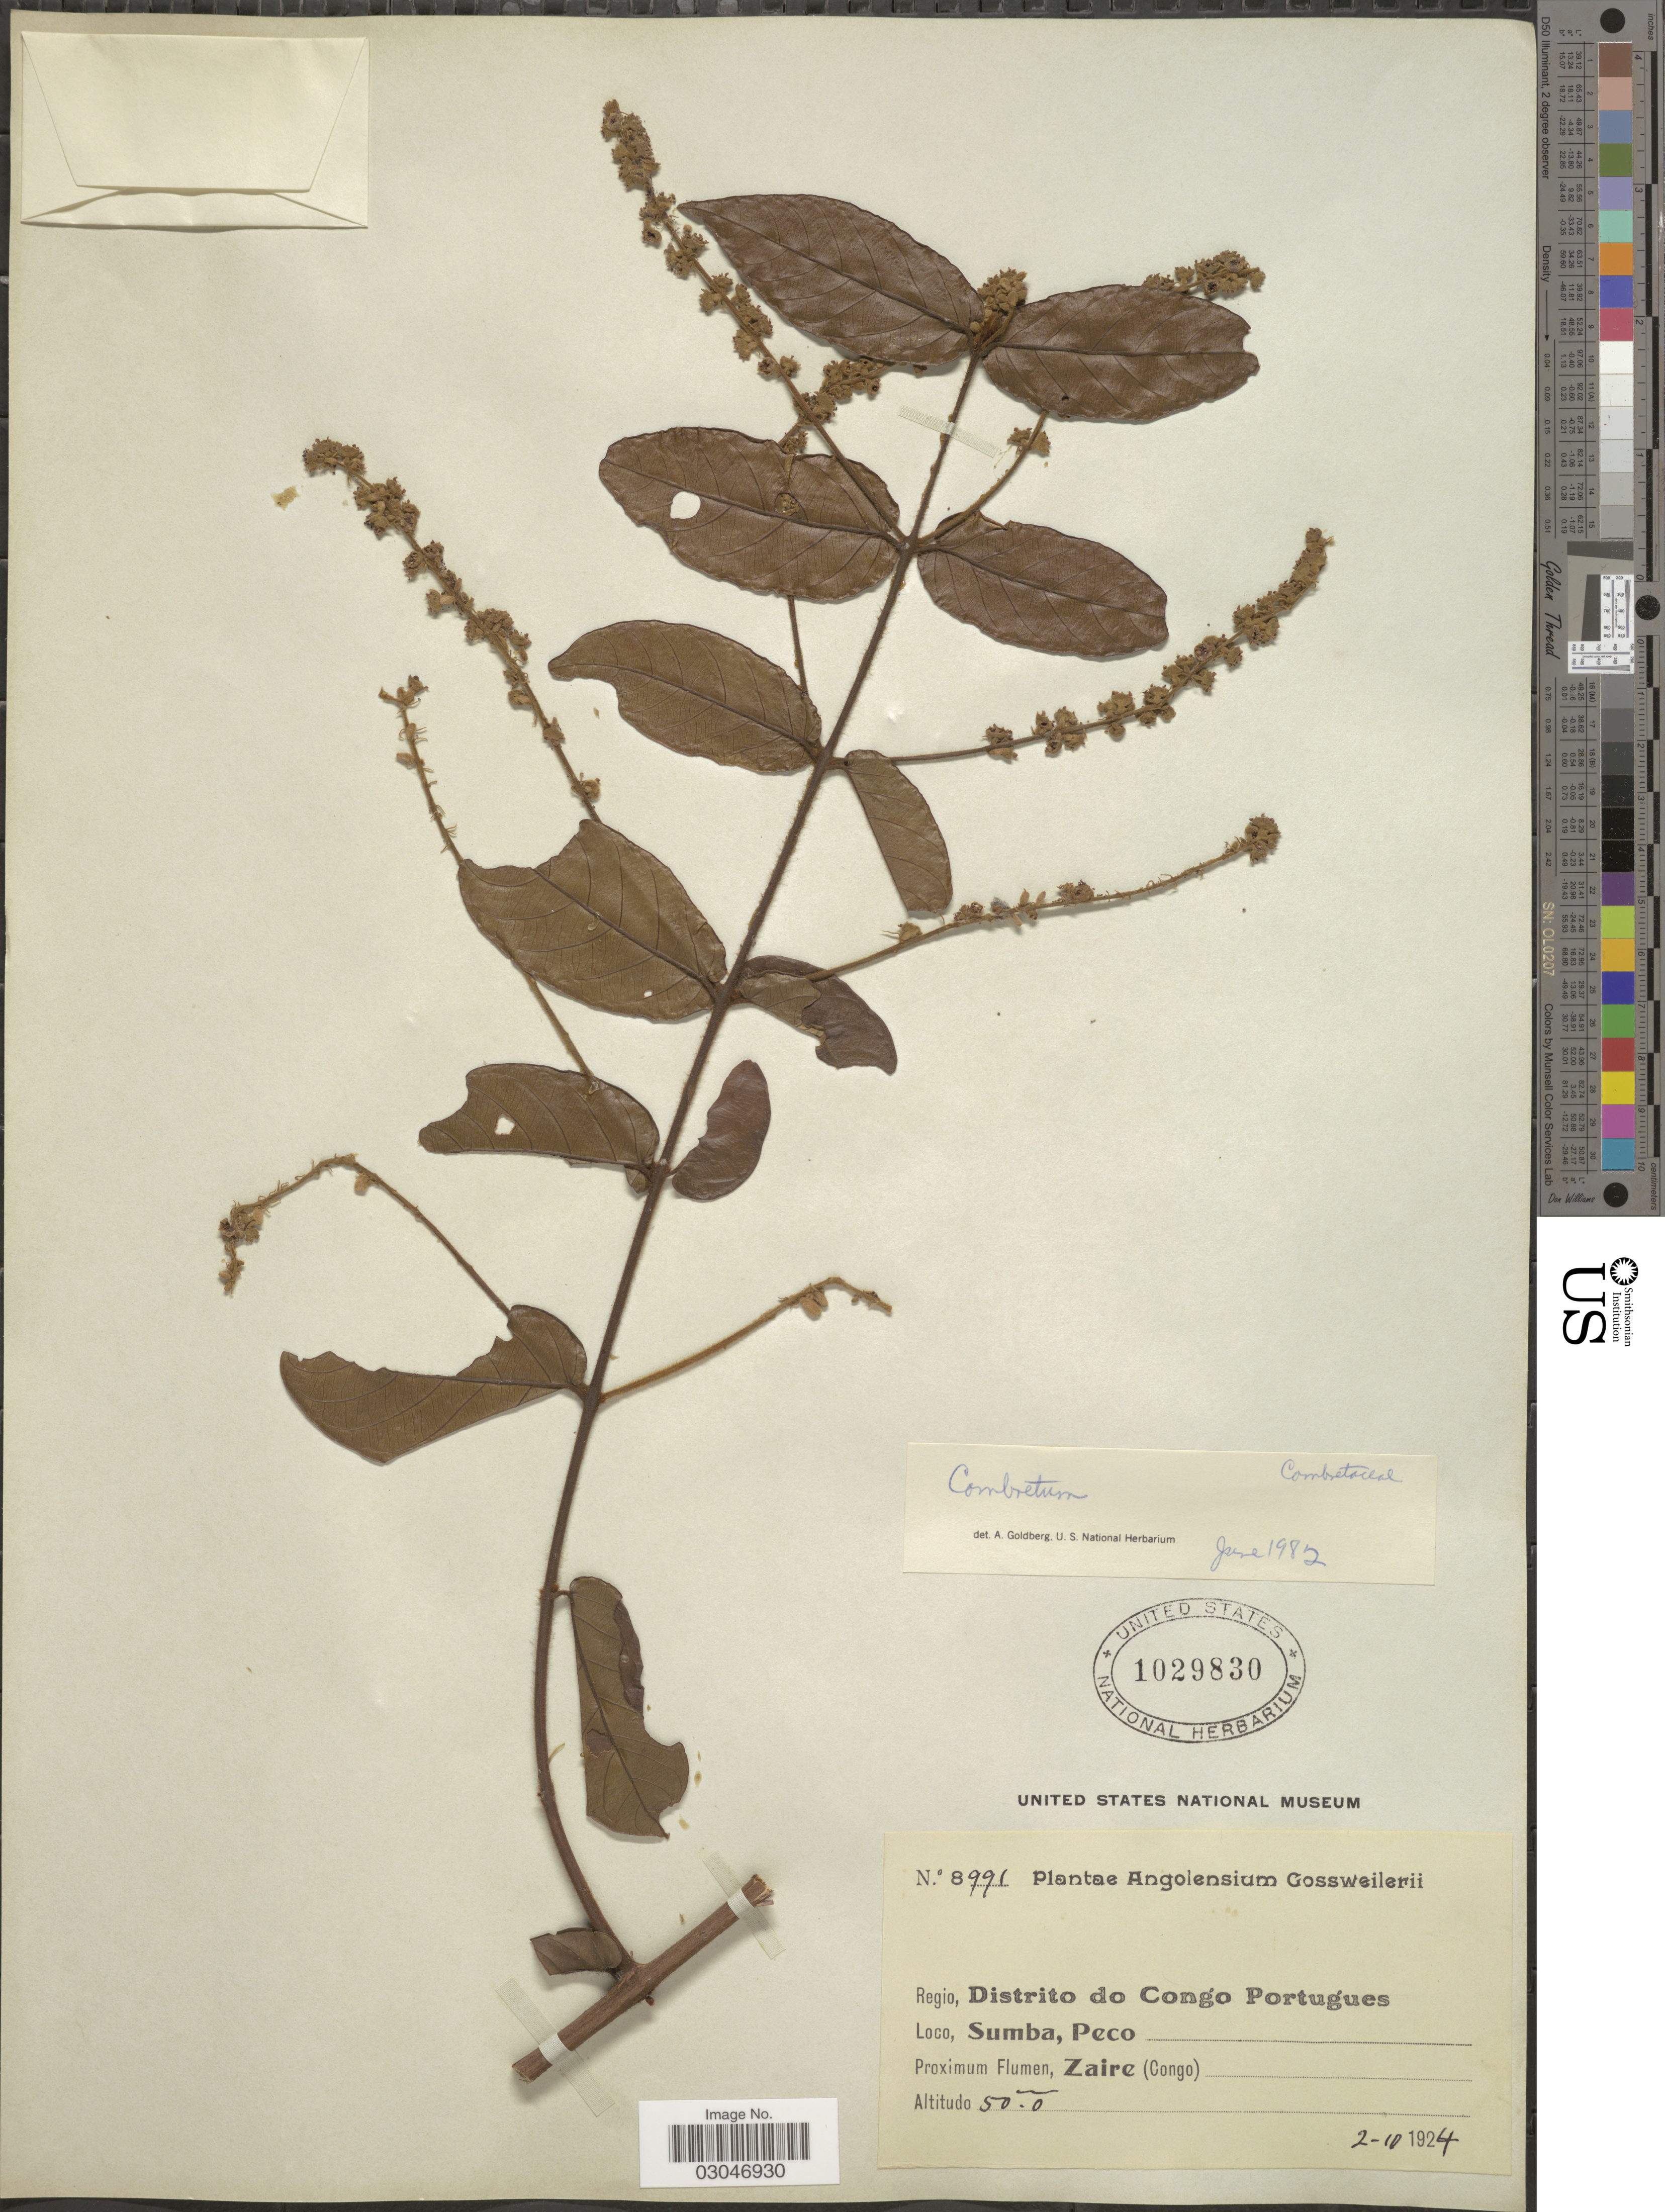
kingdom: Plantae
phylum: Tracheophyta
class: Magnoliopsida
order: Myrtales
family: Combretaceae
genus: Combretum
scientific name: Combretum sp.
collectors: -. Gossweiler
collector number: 8991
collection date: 1924-10-02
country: Angola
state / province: Zaire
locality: Regio, Distrito do Congo Portugues, Sumba, Peco, Zaire (Congo).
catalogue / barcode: US 1029830